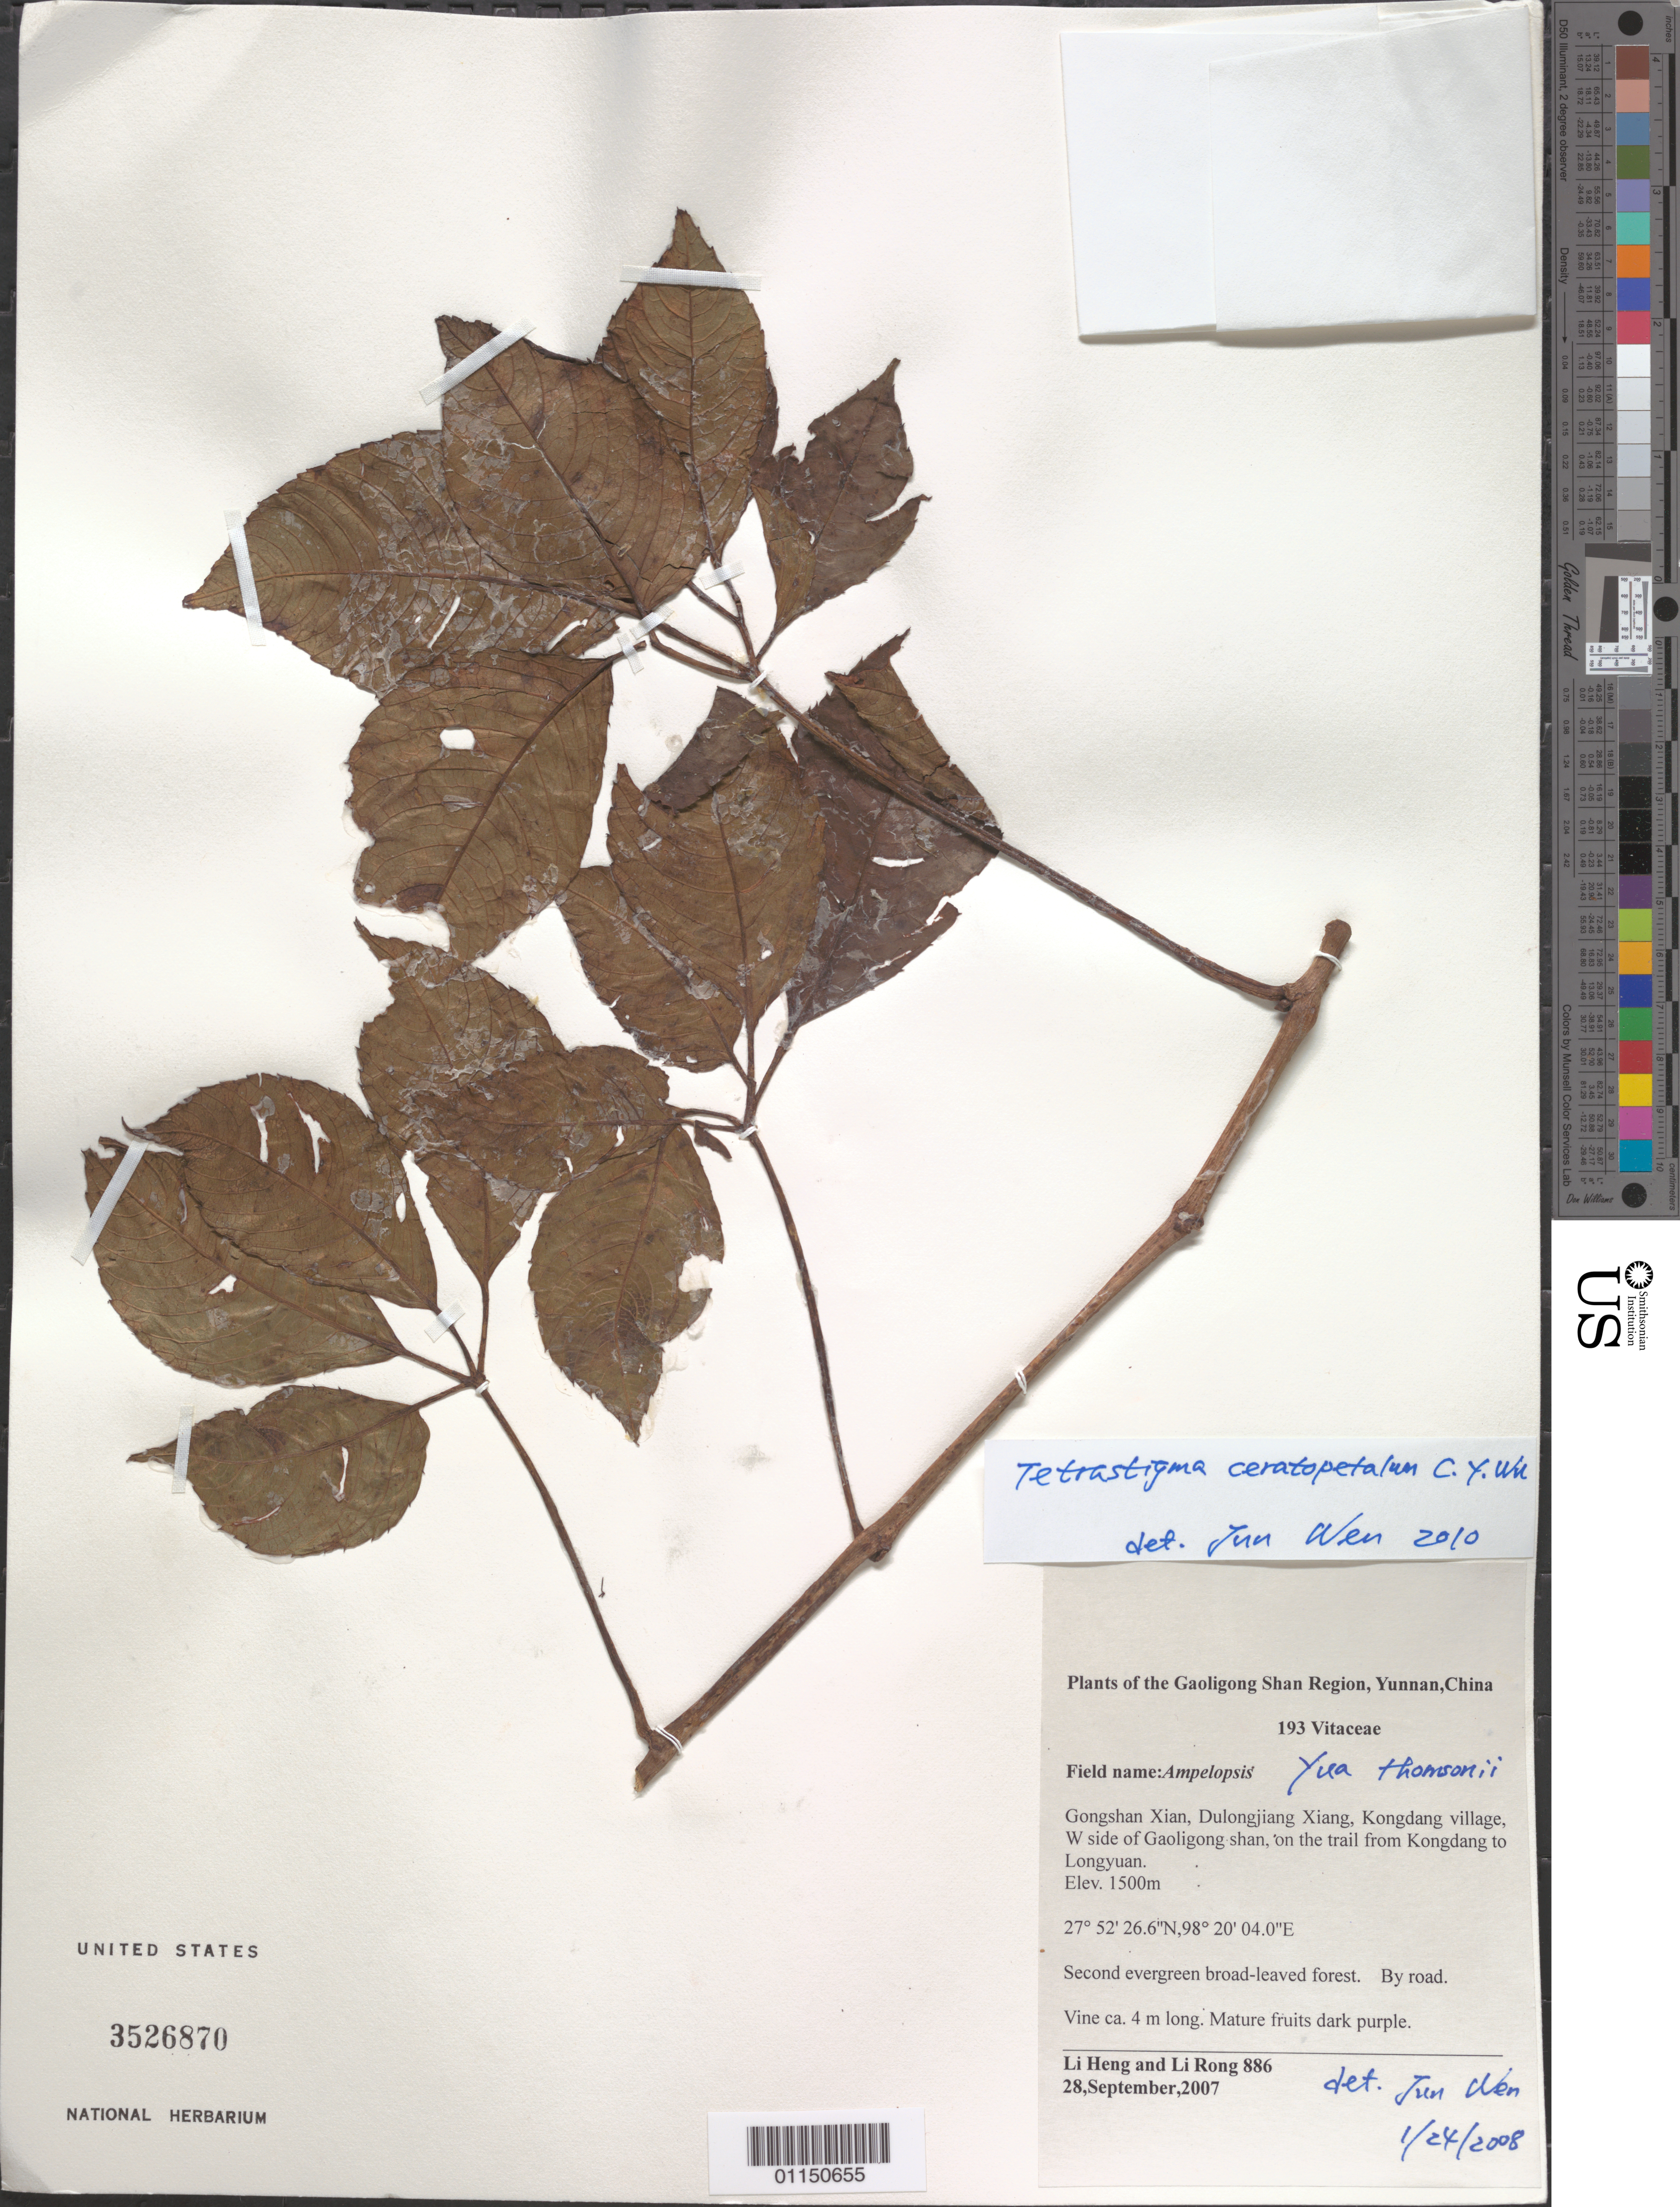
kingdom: Plantae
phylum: Tracheophyta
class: Magnoliopsida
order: Vitales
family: Vitaceae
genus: Tetrastigma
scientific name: Tetrastigma ceratopetalum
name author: C.Y. Wu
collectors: L. Heng & R. Li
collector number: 886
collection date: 2007-09-28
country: China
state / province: Yunnan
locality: Gongshan Xian, Dulongjiang Xiang, Kongdang village, W side of Gaoligong shan, on the trail from Kongdang to Longyuan.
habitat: Second evergreen broad-leaved forest. By road. Vine.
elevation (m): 1500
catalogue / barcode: US 3526870